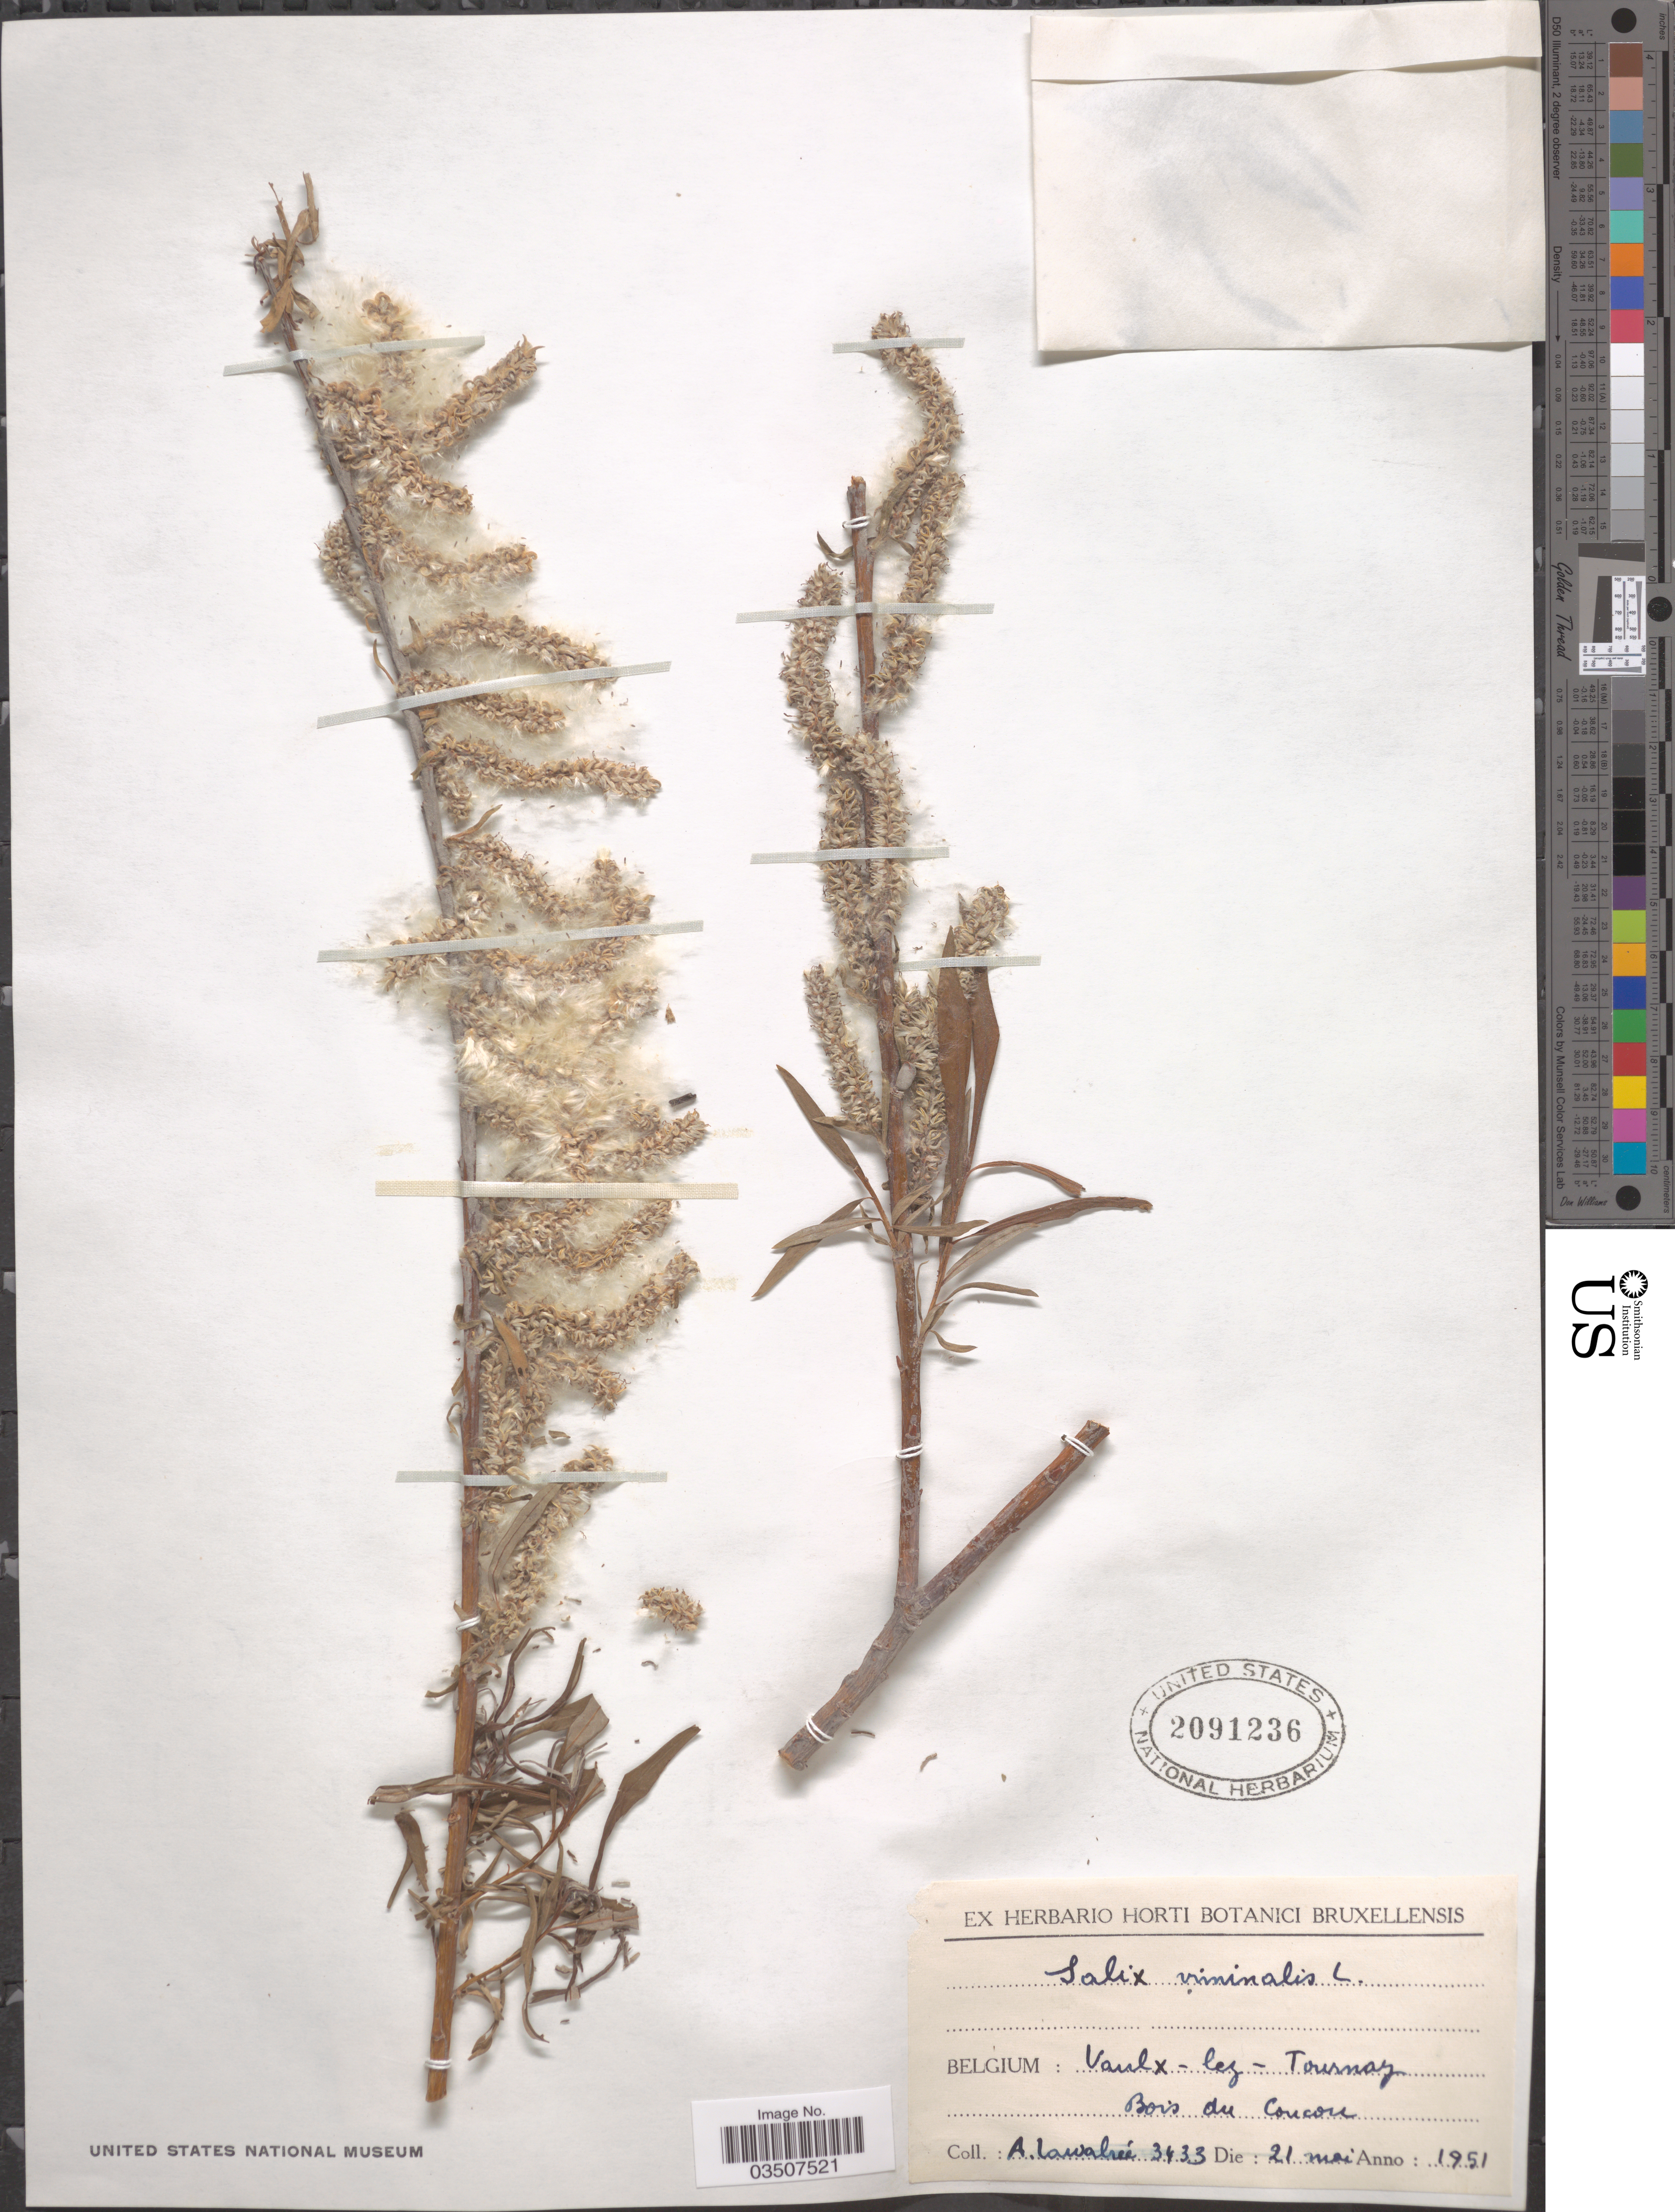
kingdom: Plantae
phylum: Tracheophyta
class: Magnoliopsida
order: Malpighiales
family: Salicaceae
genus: Salix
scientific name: Salix viminalis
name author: L.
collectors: A. G. Lawalrée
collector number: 3433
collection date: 1951-05-21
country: Belgium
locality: Vaulx - lez - Tournay. Bois du Coucou.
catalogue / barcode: US 2091236